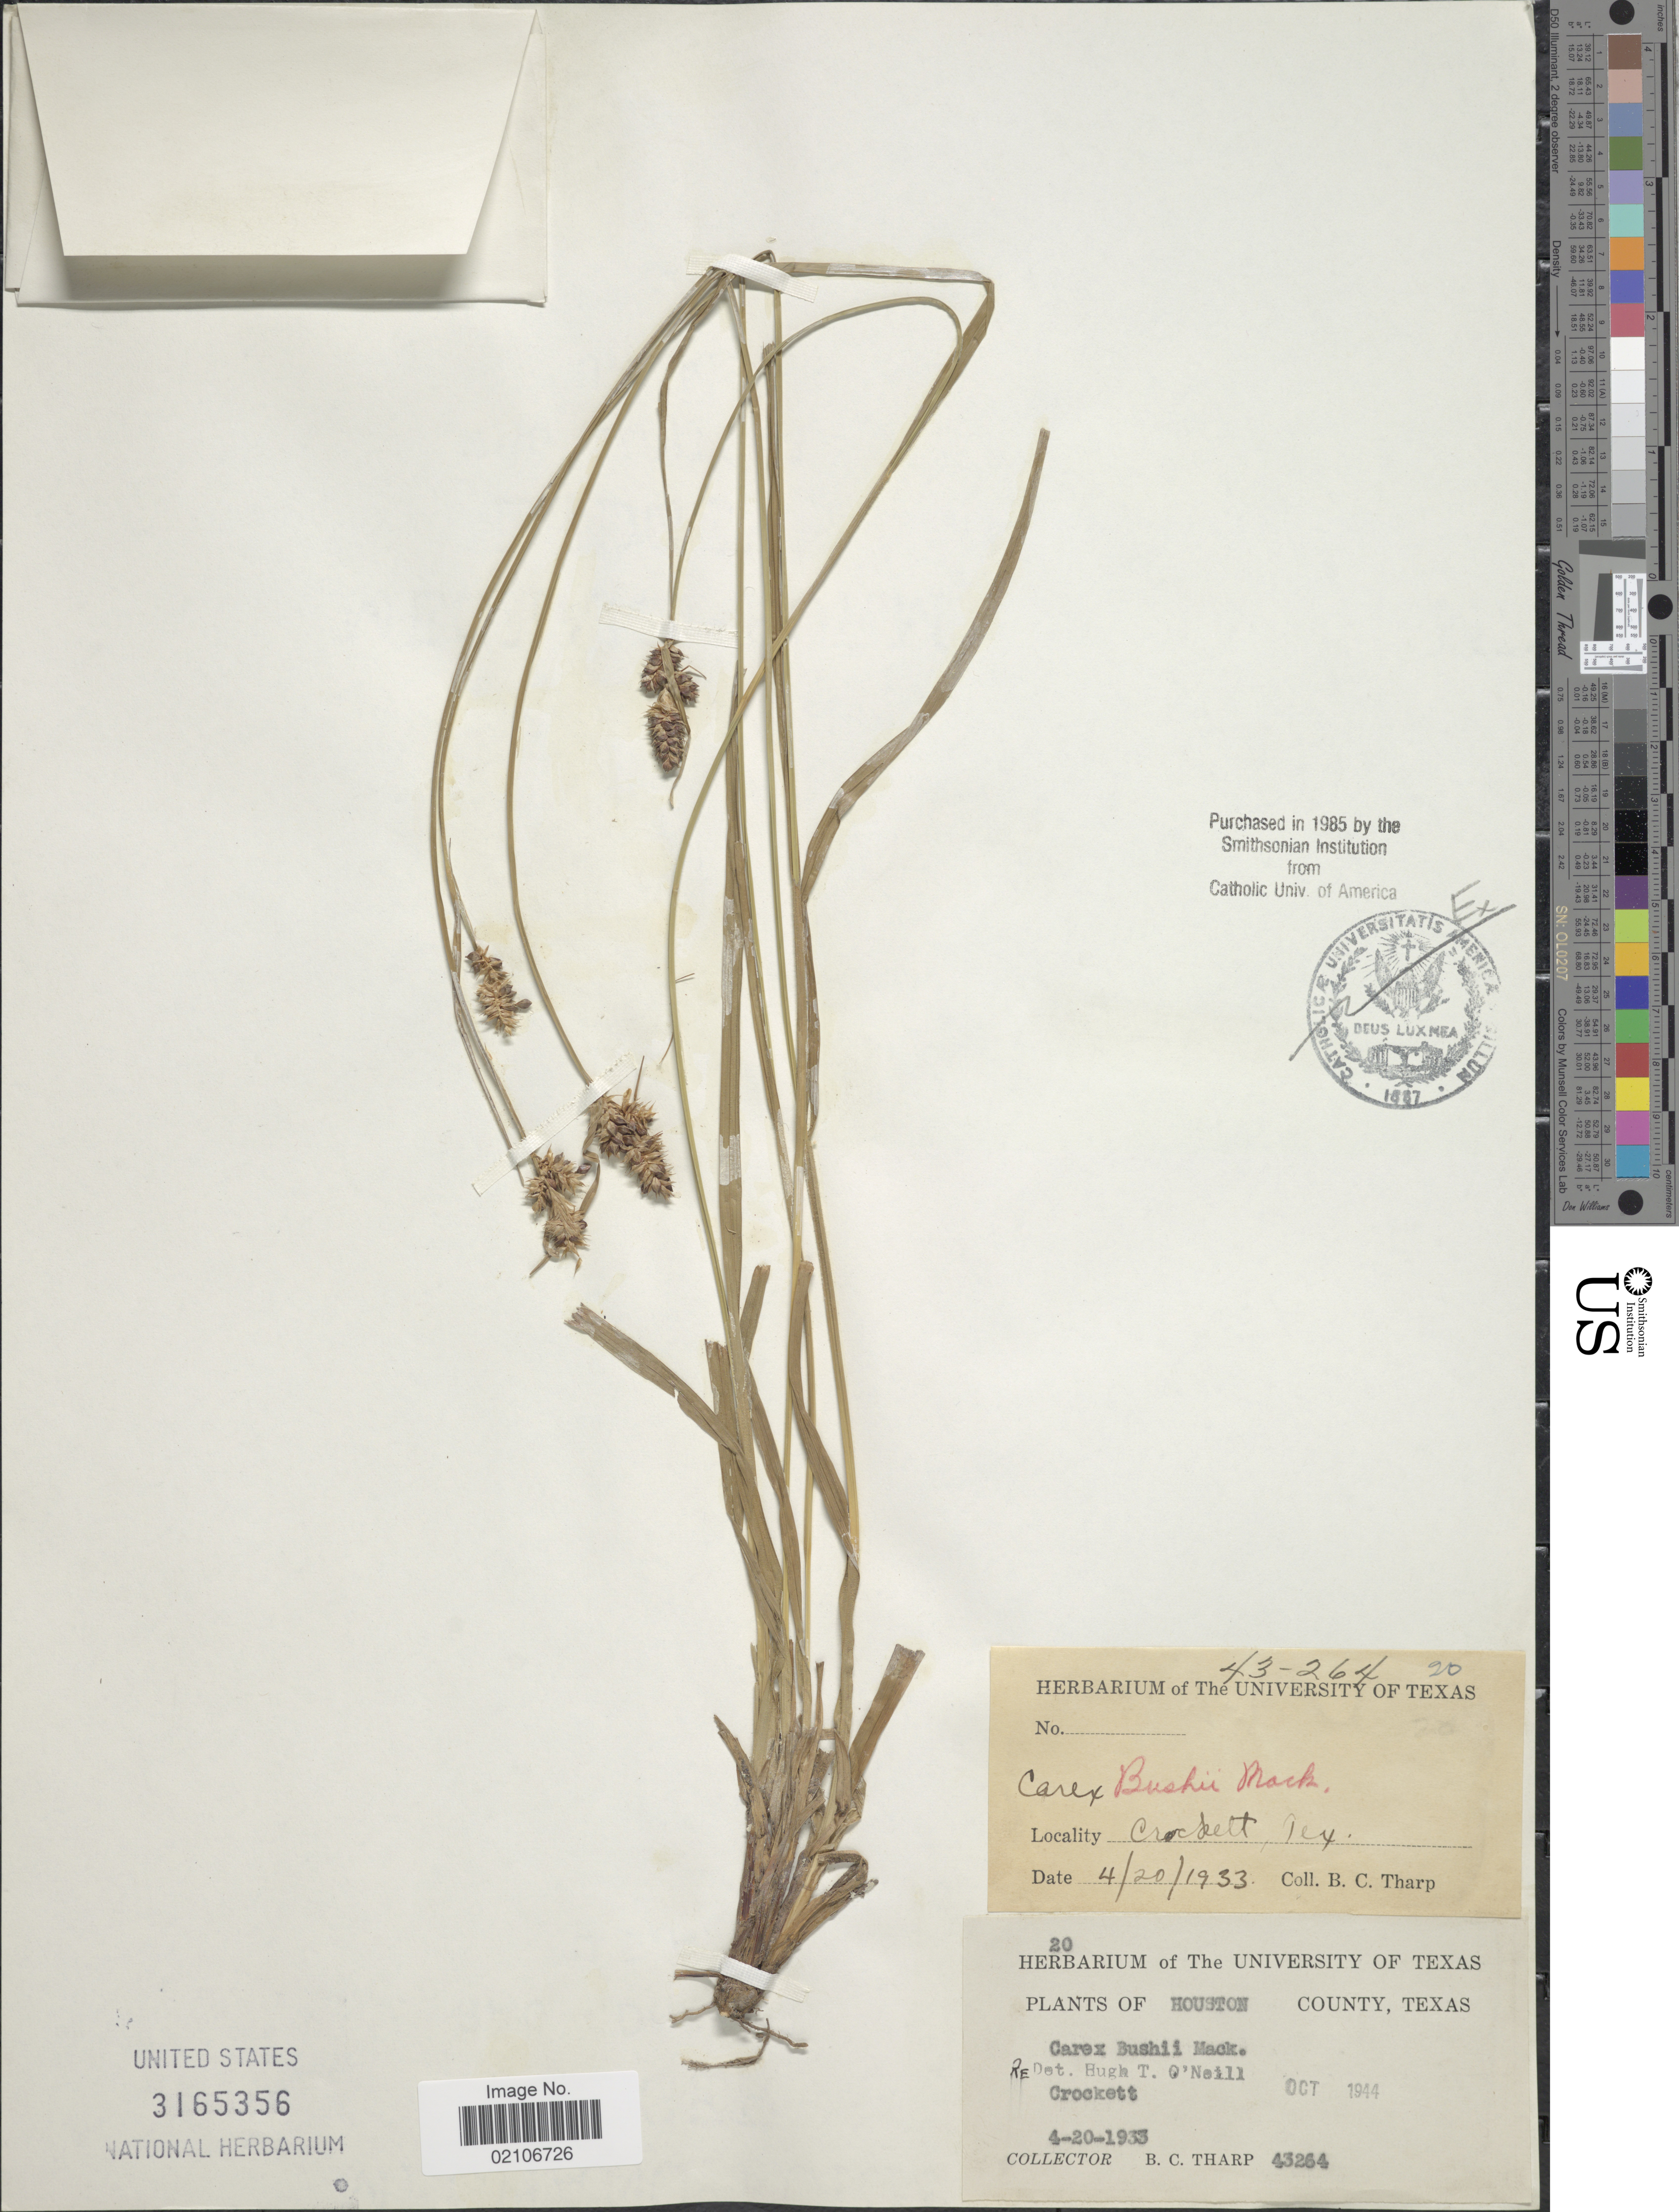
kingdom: Plantae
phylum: Tracheophyta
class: Liliopsida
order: Poales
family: Cyperaceae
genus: Carex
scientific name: Carex bushii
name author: Mack.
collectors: B. C. Tharp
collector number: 43264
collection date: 1933-04-20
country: United States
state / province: Texas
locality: Houston County, Crockett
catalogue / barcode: US 3165356